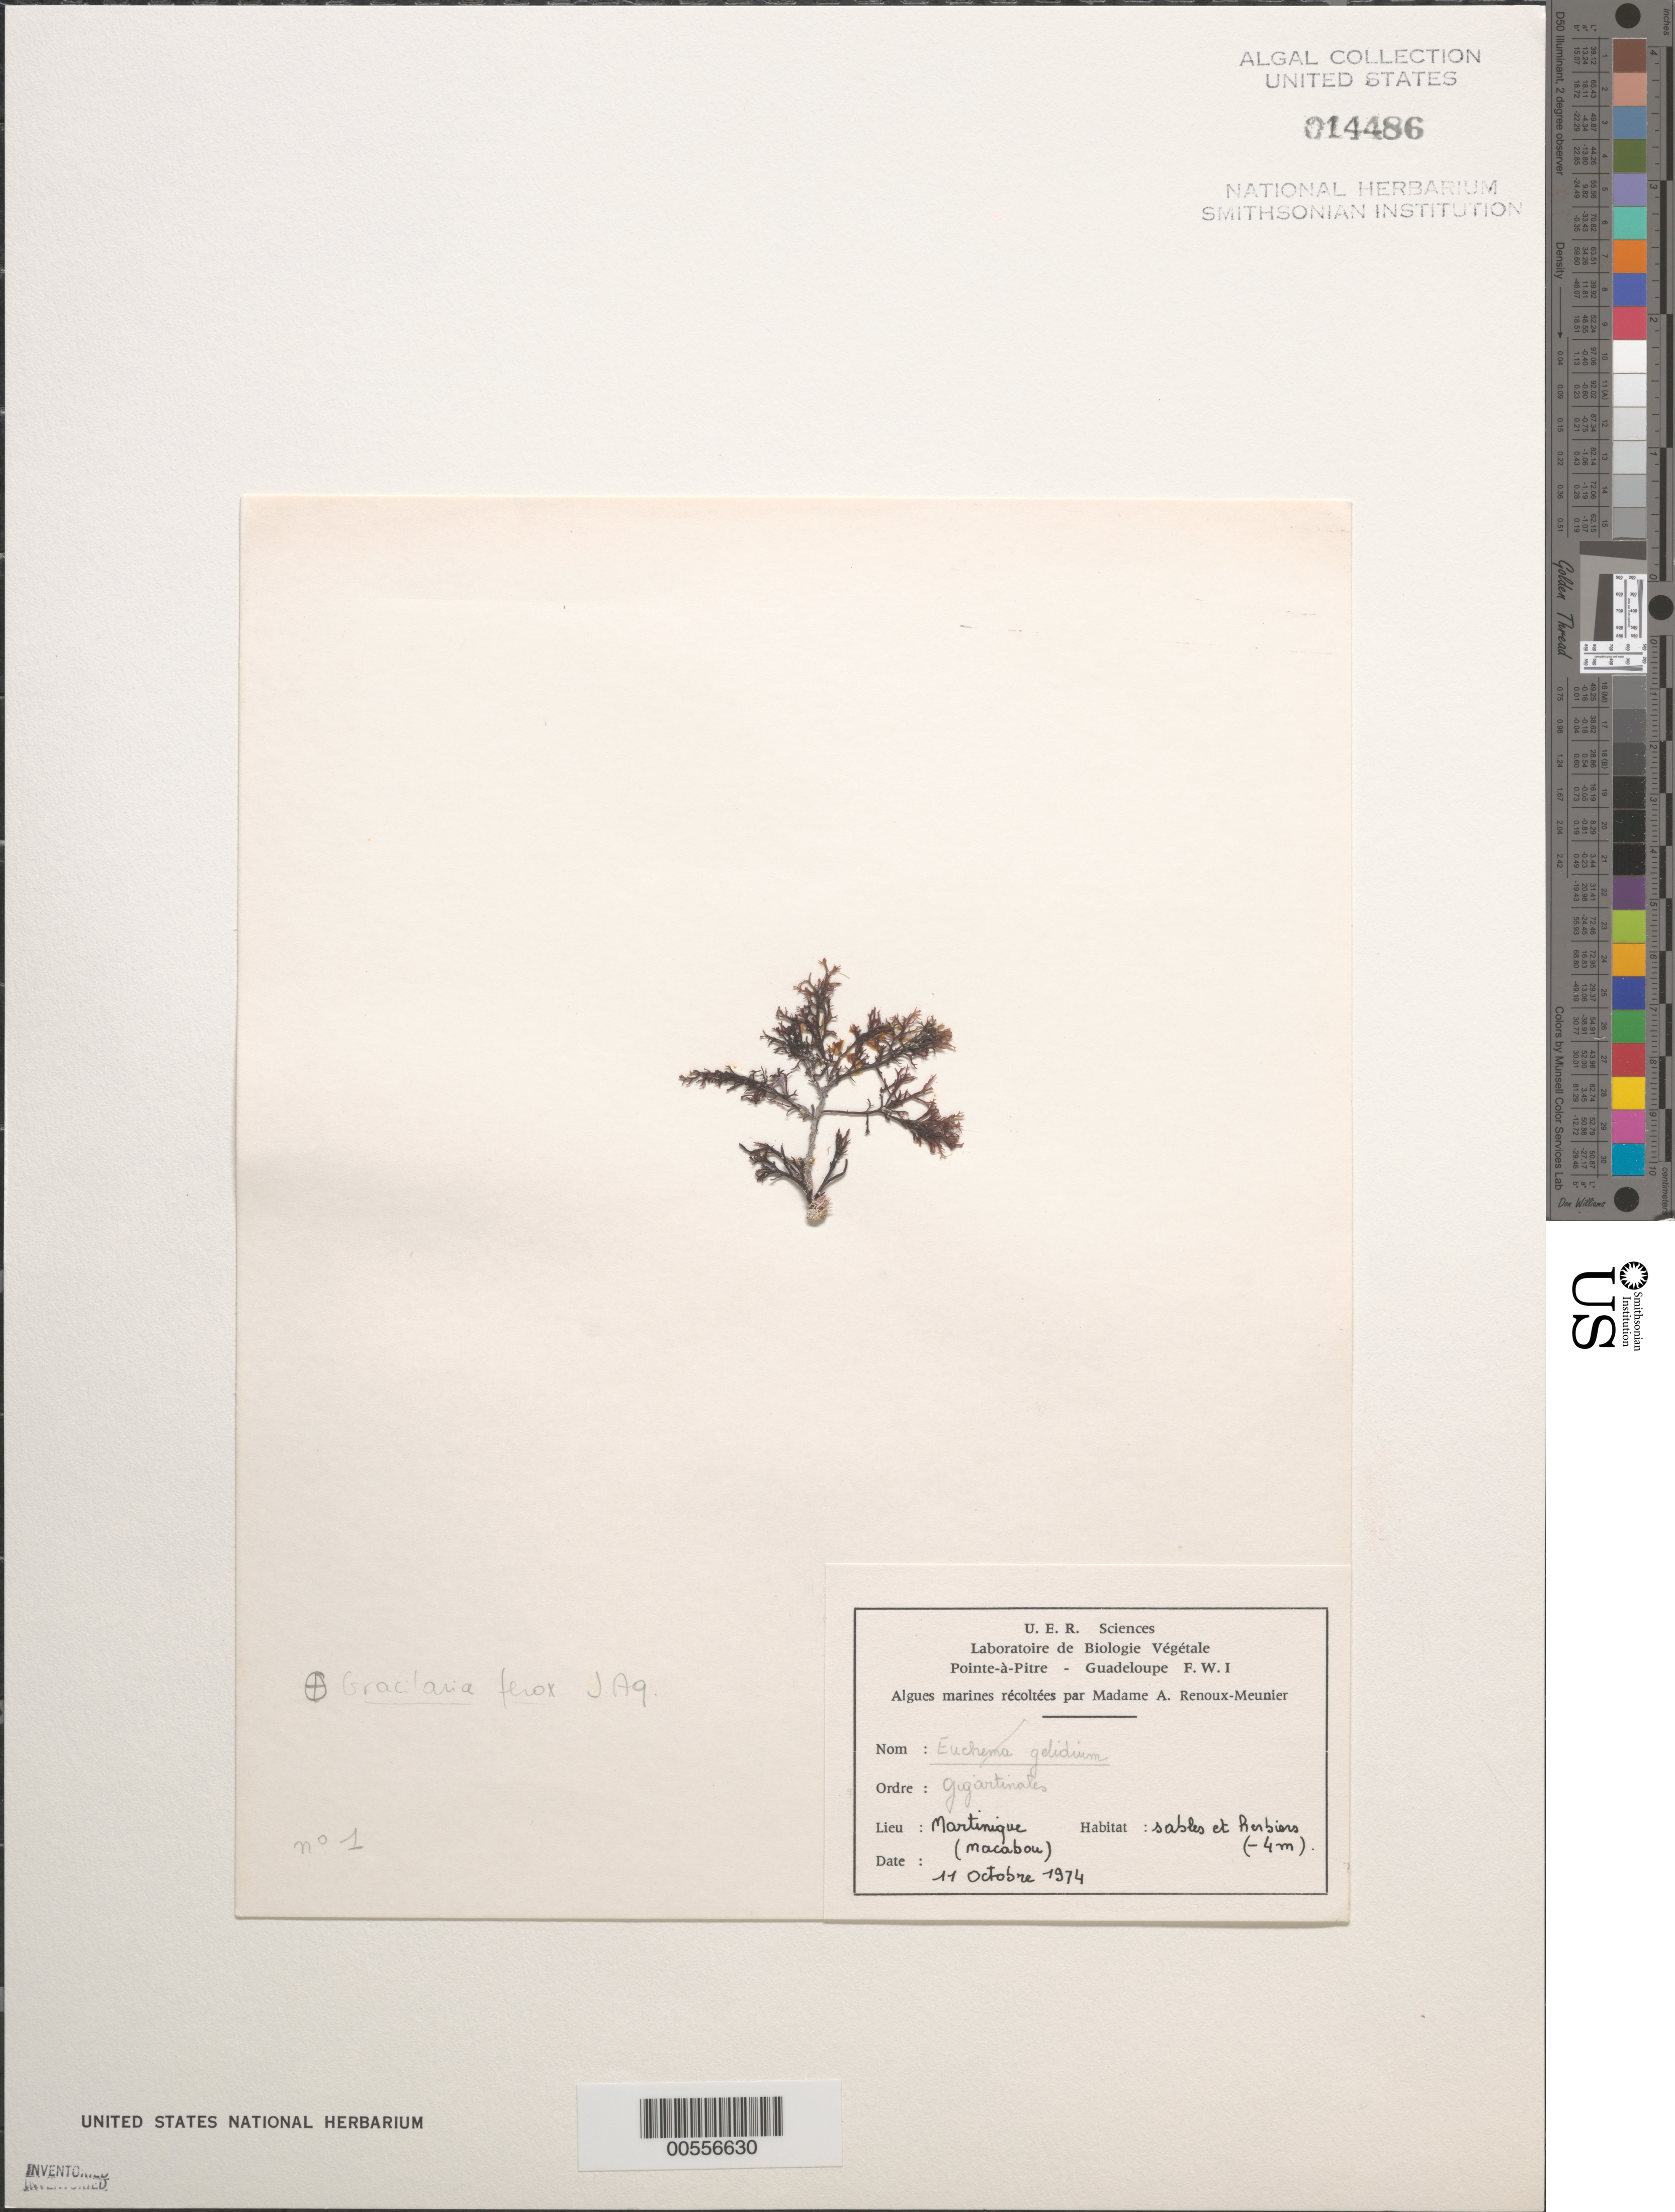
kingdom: Plantae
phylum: Rhodophyta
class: Florideophyceae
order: Gracilariales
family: Gracilariaceae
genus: Gracilaria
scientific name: Gracilaria ferox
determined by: Fredericq, S.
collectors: A. Renoux-Meunier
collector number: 1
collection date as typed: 11 Oct 1974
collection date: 1974-10-11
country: Martinique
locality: Macabou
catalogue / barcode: US 14486